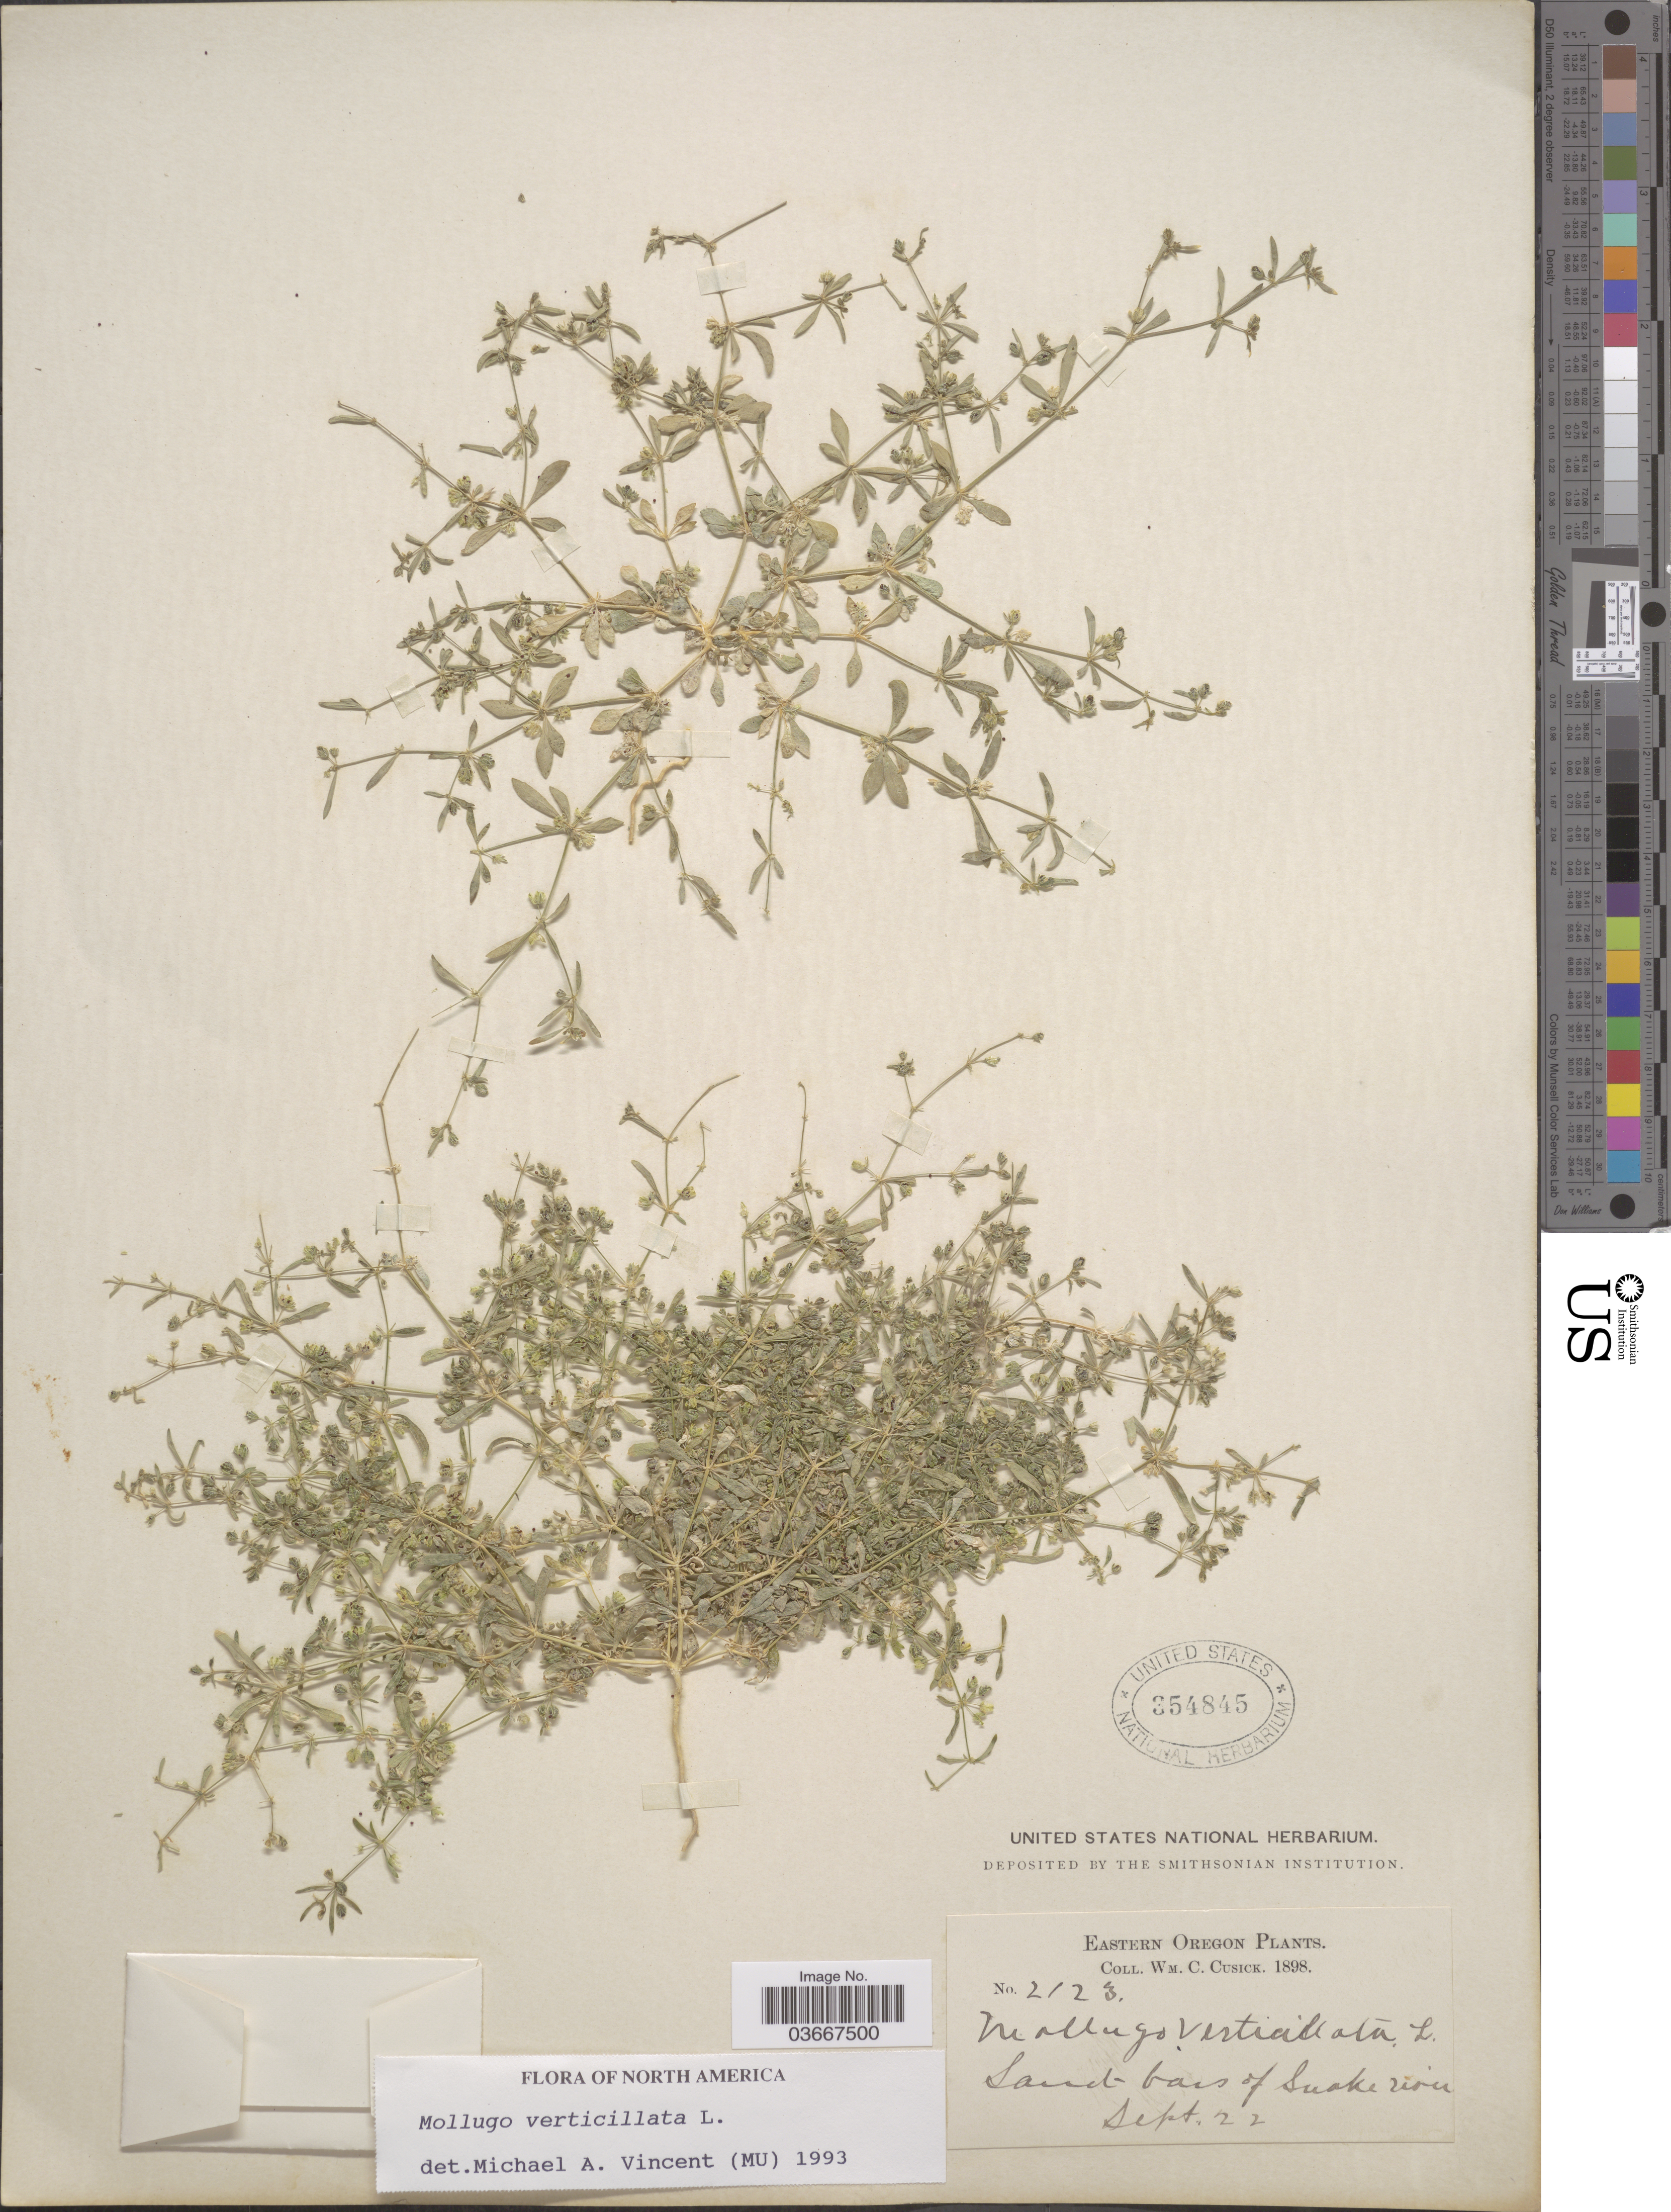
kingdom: Plantae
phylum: Tracheophyta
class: Magnoliopsida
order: Caryophyllales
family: Molluginaceae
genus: Mollugo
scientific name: Mollugo verticillata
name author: L.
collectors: W. C. Cusick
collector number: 2123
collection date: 1898-09-22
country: United States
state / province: Oregon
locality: Eastern Oregon. Sand bard of Snake river.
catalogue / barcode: US 354845